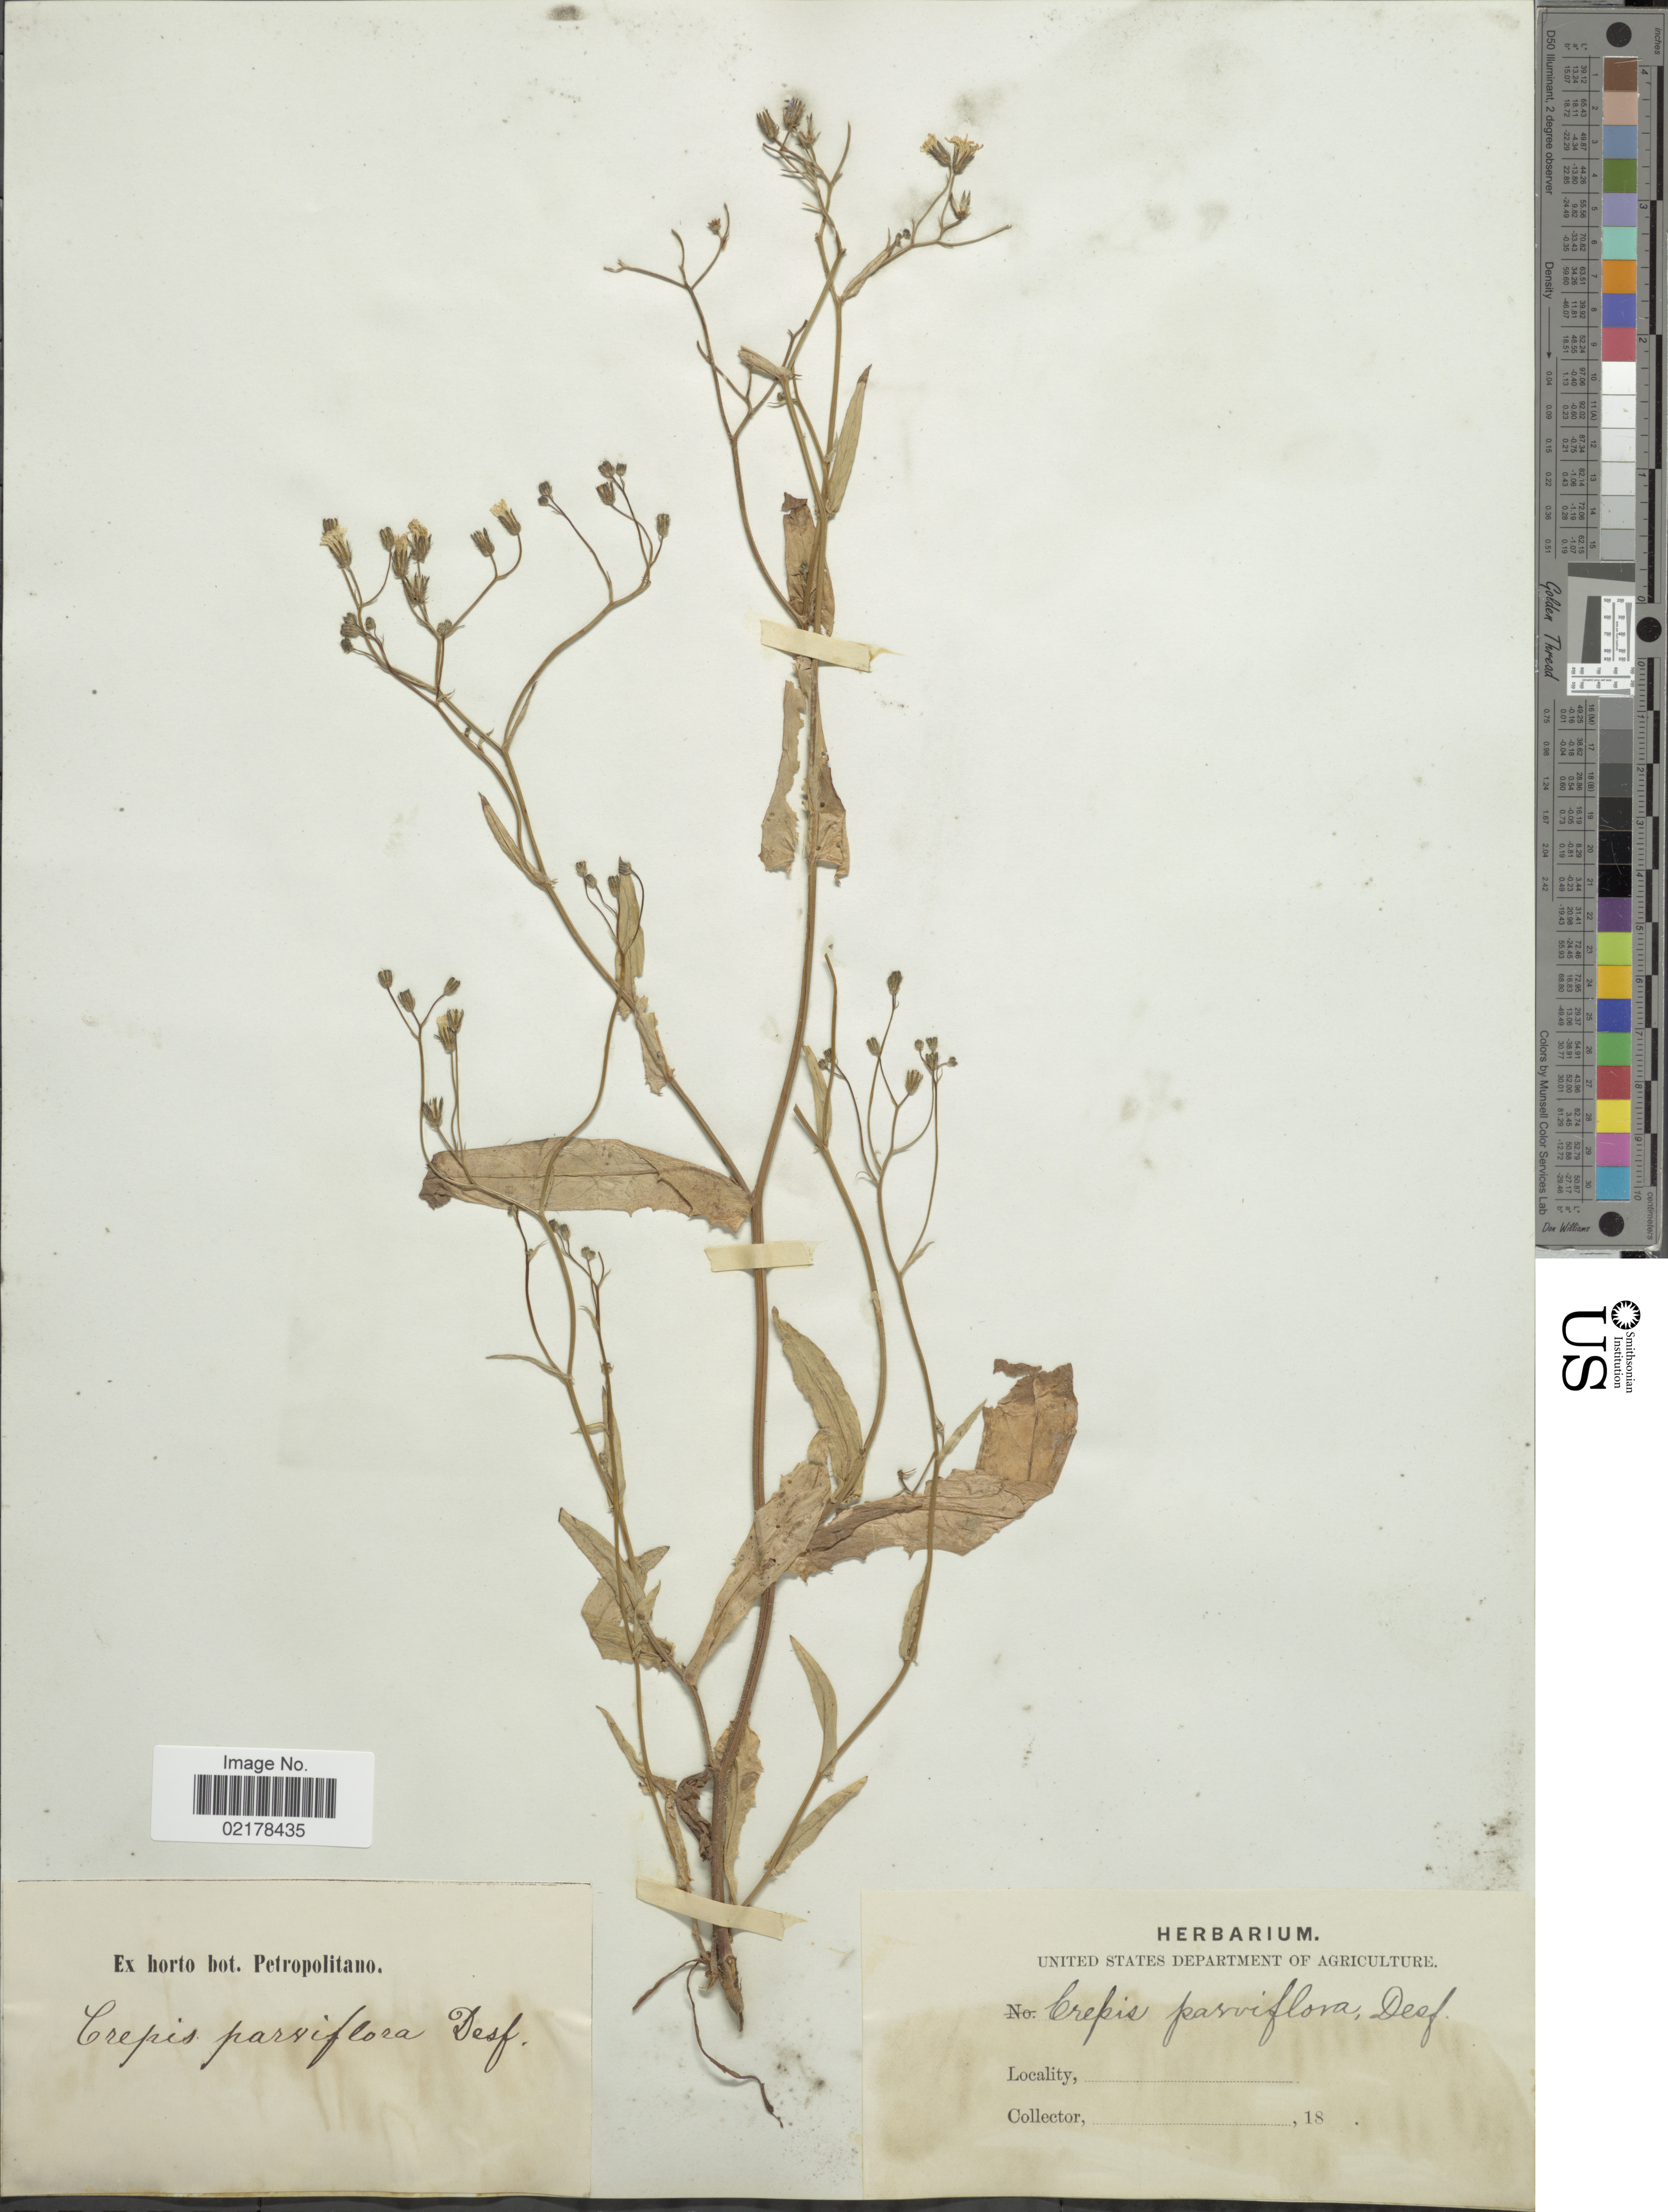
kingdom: Plantae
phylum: Tracheophyta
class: Magnoliopsida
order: Asterales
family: Asteraceae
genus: Crepis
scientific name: Crepis virens subsp. parviflora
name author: Arcang.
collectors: ex Horto Bot. Petropolitano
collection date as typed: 18